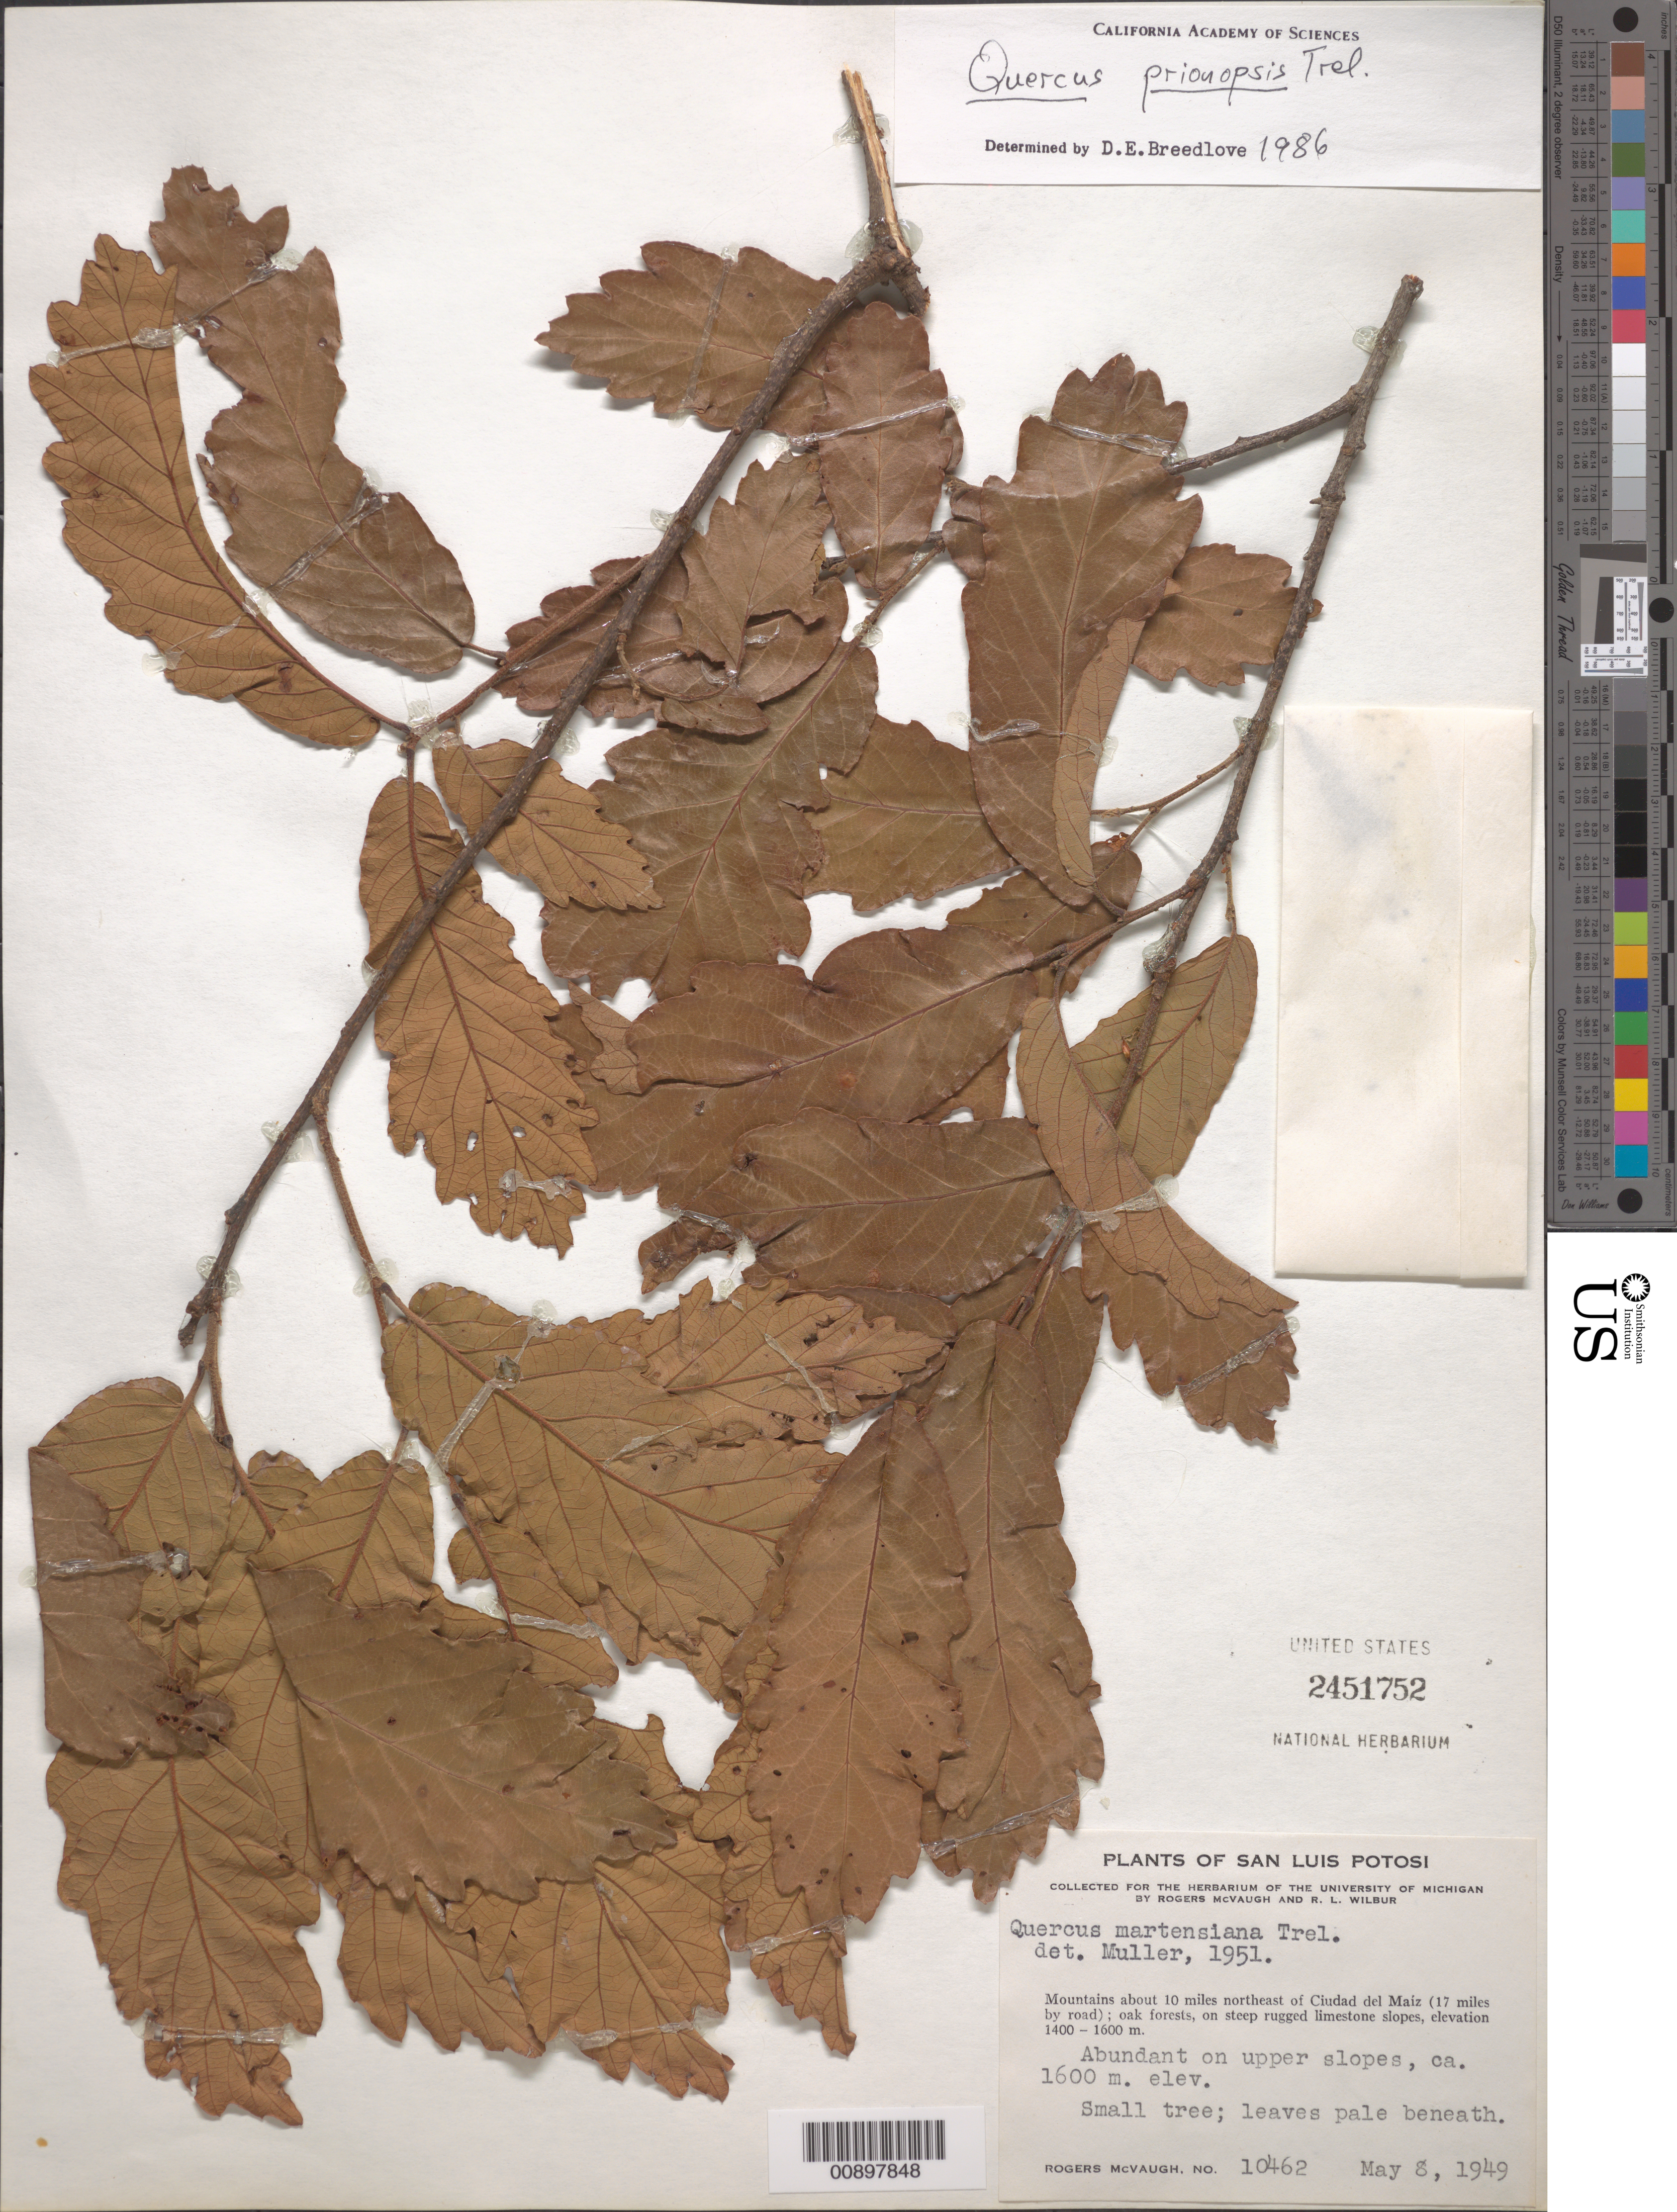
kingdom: Plantae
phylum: Tracheophyta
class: Magnoliopsida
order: Fagales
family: Fagaceae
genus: Quercus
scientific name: Quercus prinopsis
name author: Trel.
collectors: R. McVaugh & R. L. Wilbur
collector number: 10462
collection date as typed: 08 May 1949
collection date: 1949-05-08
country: Mexico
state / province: San Luis Potosí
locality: Mountains about 10 miles northeast of Ciudad del maíz (17 miles by road).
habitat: Oak forests, on steep rugged limestone slopes. Abundant on upper slopes, ca. 1600 m. elev.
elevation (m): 1600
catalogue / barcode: US 2451752